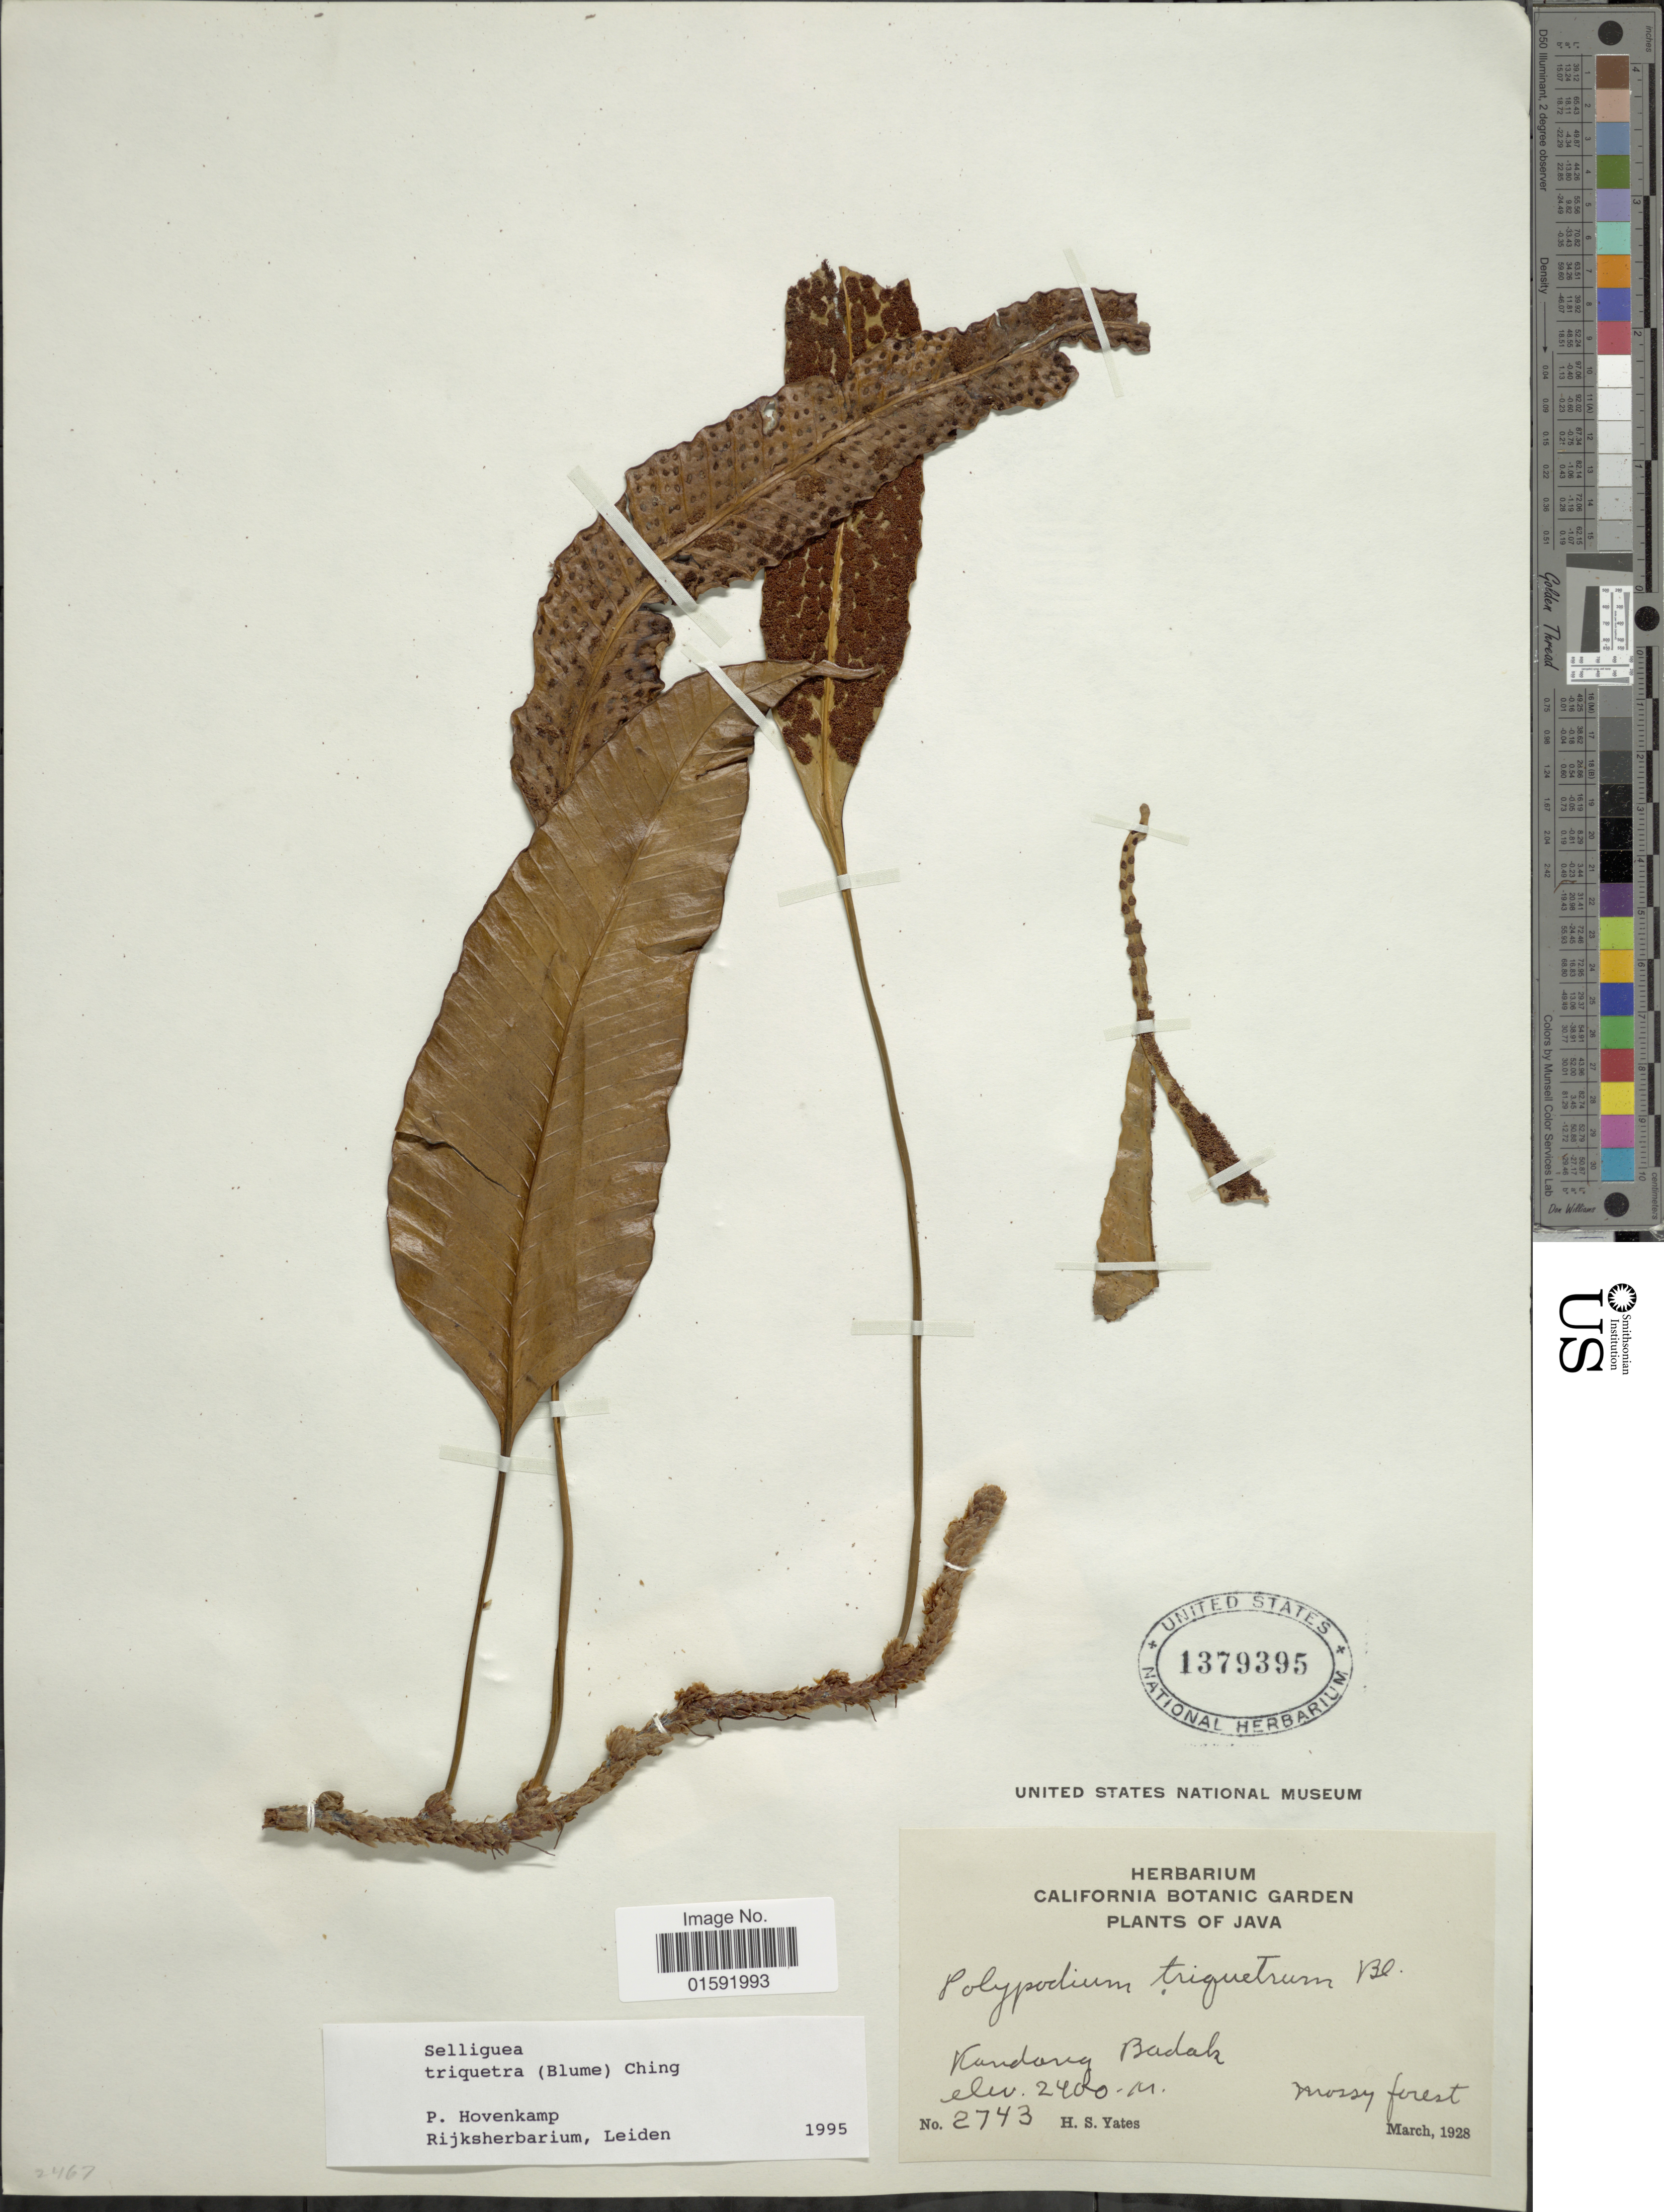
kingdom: Plantae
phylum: Tracheophyta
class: Polypodiopsida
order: Polypodiales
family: Polypodiaceae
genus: Selliguea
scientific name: Selliguea triquetra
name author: (Blume) Ching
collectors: H. S. Yates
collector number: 2743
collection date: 1928-03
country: Indonesia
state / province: Java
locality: Kandang, Badak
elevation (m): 2400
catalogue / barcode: US 1379395